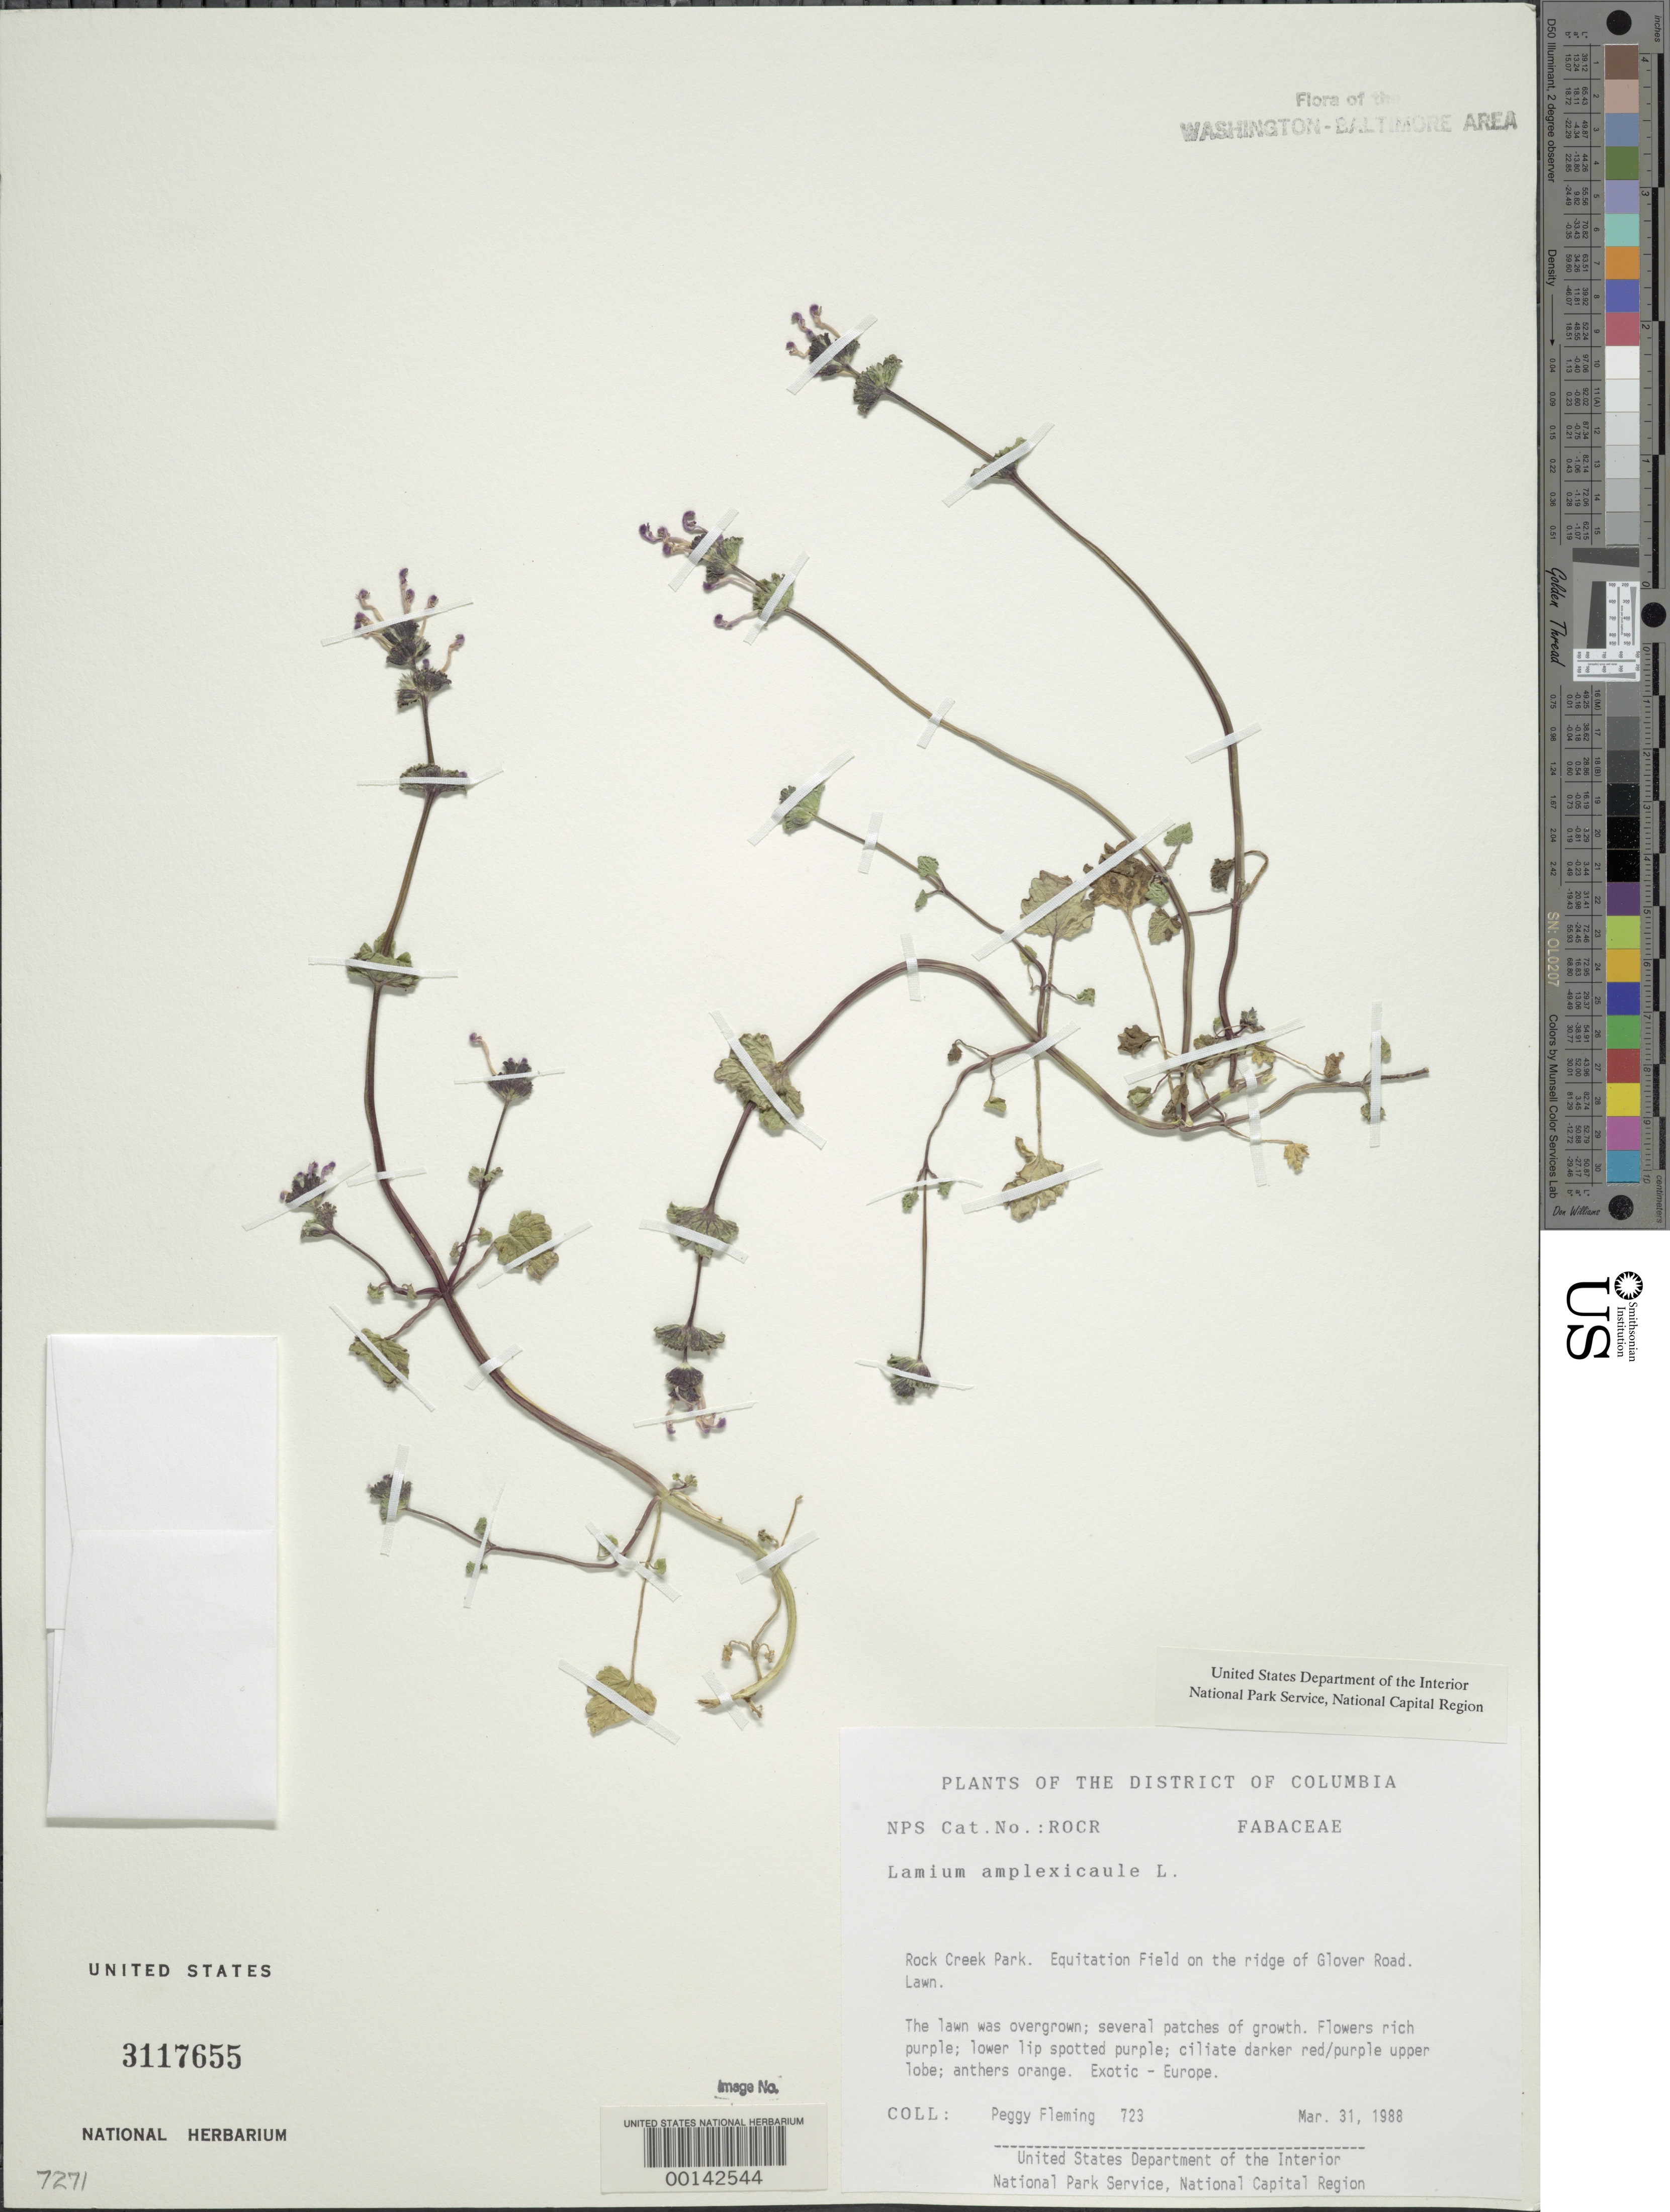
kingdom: Plantae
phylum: Tracheophyta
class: Magnoliopsida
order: Lamiales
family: Lamiaceae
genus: Lamium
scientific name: Lamium amplexicaule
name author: L.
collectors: P. Fleming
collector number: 723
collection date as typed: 31 Mar 1988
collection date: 1988-03-31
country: United States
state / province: District of Columbia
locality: Rock Creek Park. Equitation Field on the ridge of Glover Road. Rock Creek Park and vicinity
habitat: Lawn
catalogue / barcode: US 3117655